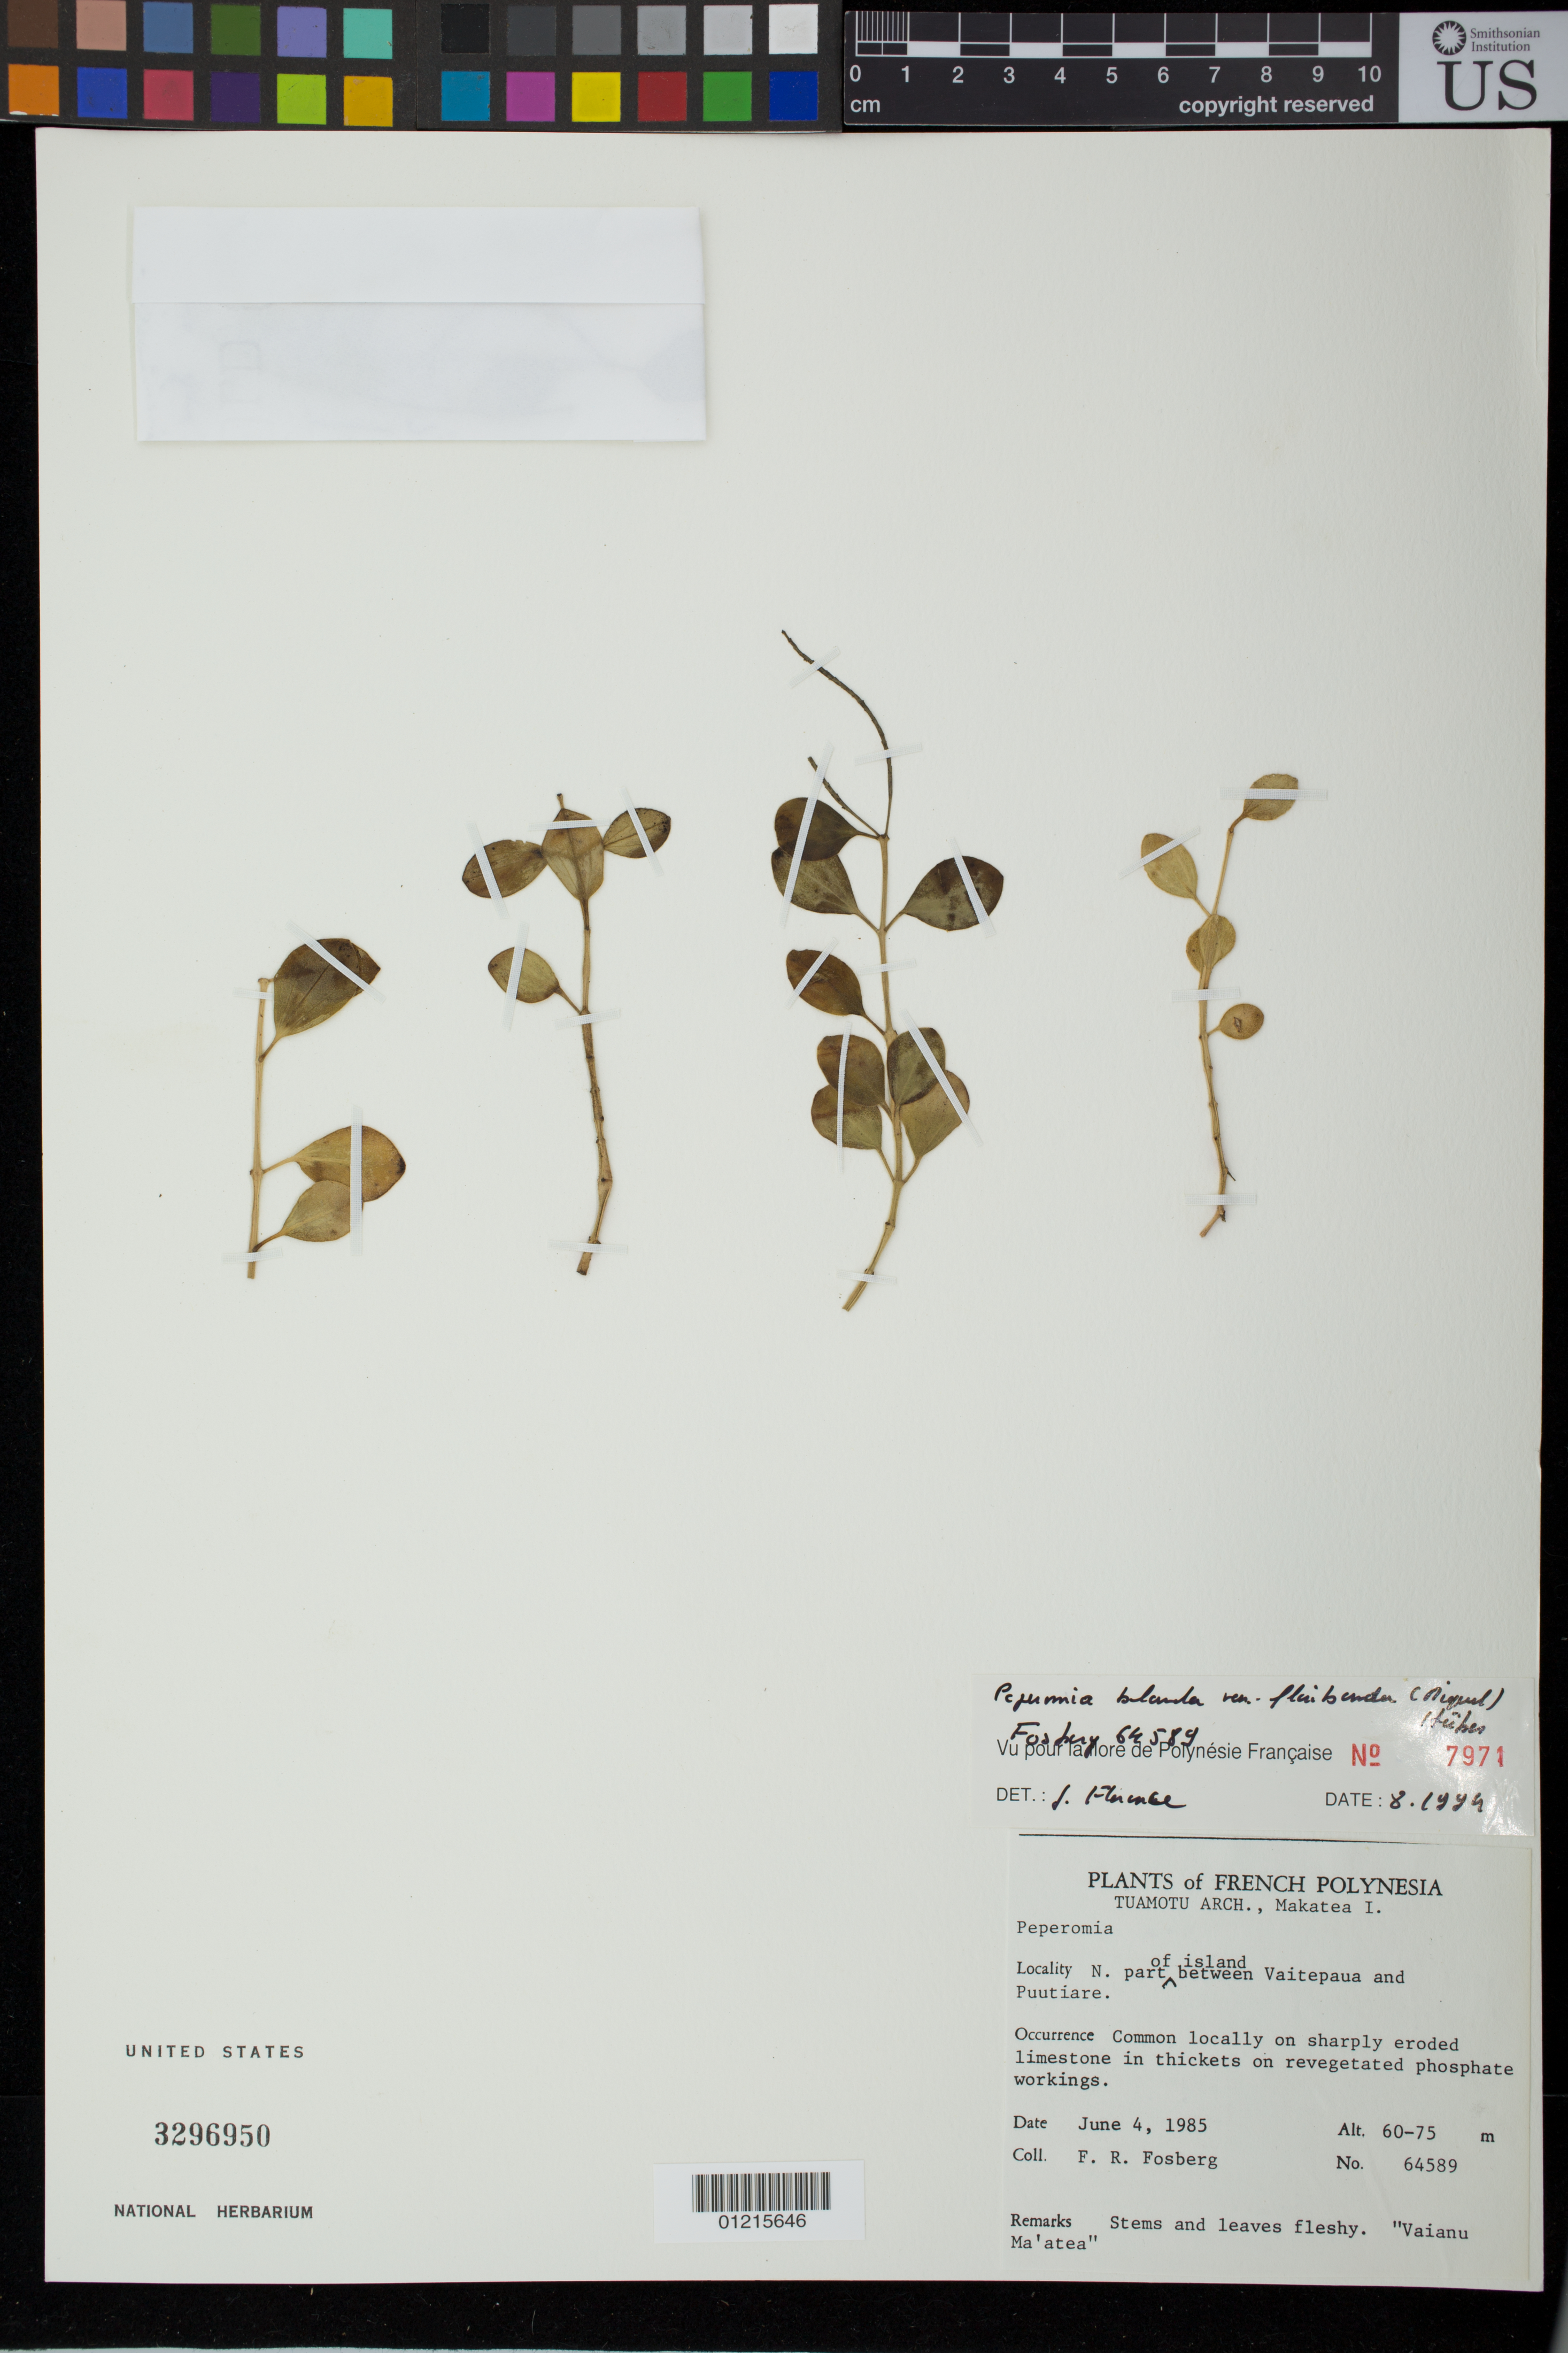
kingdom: Plantae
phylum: Tracheophyta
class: Magnoliopsida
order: Piperales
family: Piperaceae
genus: Peperomia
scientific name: Peperomia leptostachya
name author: Hook. & Arn.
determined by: Wagner, W. L., (BOT), Smithsonian Institution - National Museum of Natural History (UNITED STATES)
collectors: F. R. Fosberg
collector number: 64589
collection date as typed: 04 Jun 1985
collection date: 1985-06-04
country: French Polynesia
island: Makatea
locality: North part of island between Vaitepaua and Puutiare.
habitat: in thickets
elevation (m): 60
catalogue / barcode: US 3296950